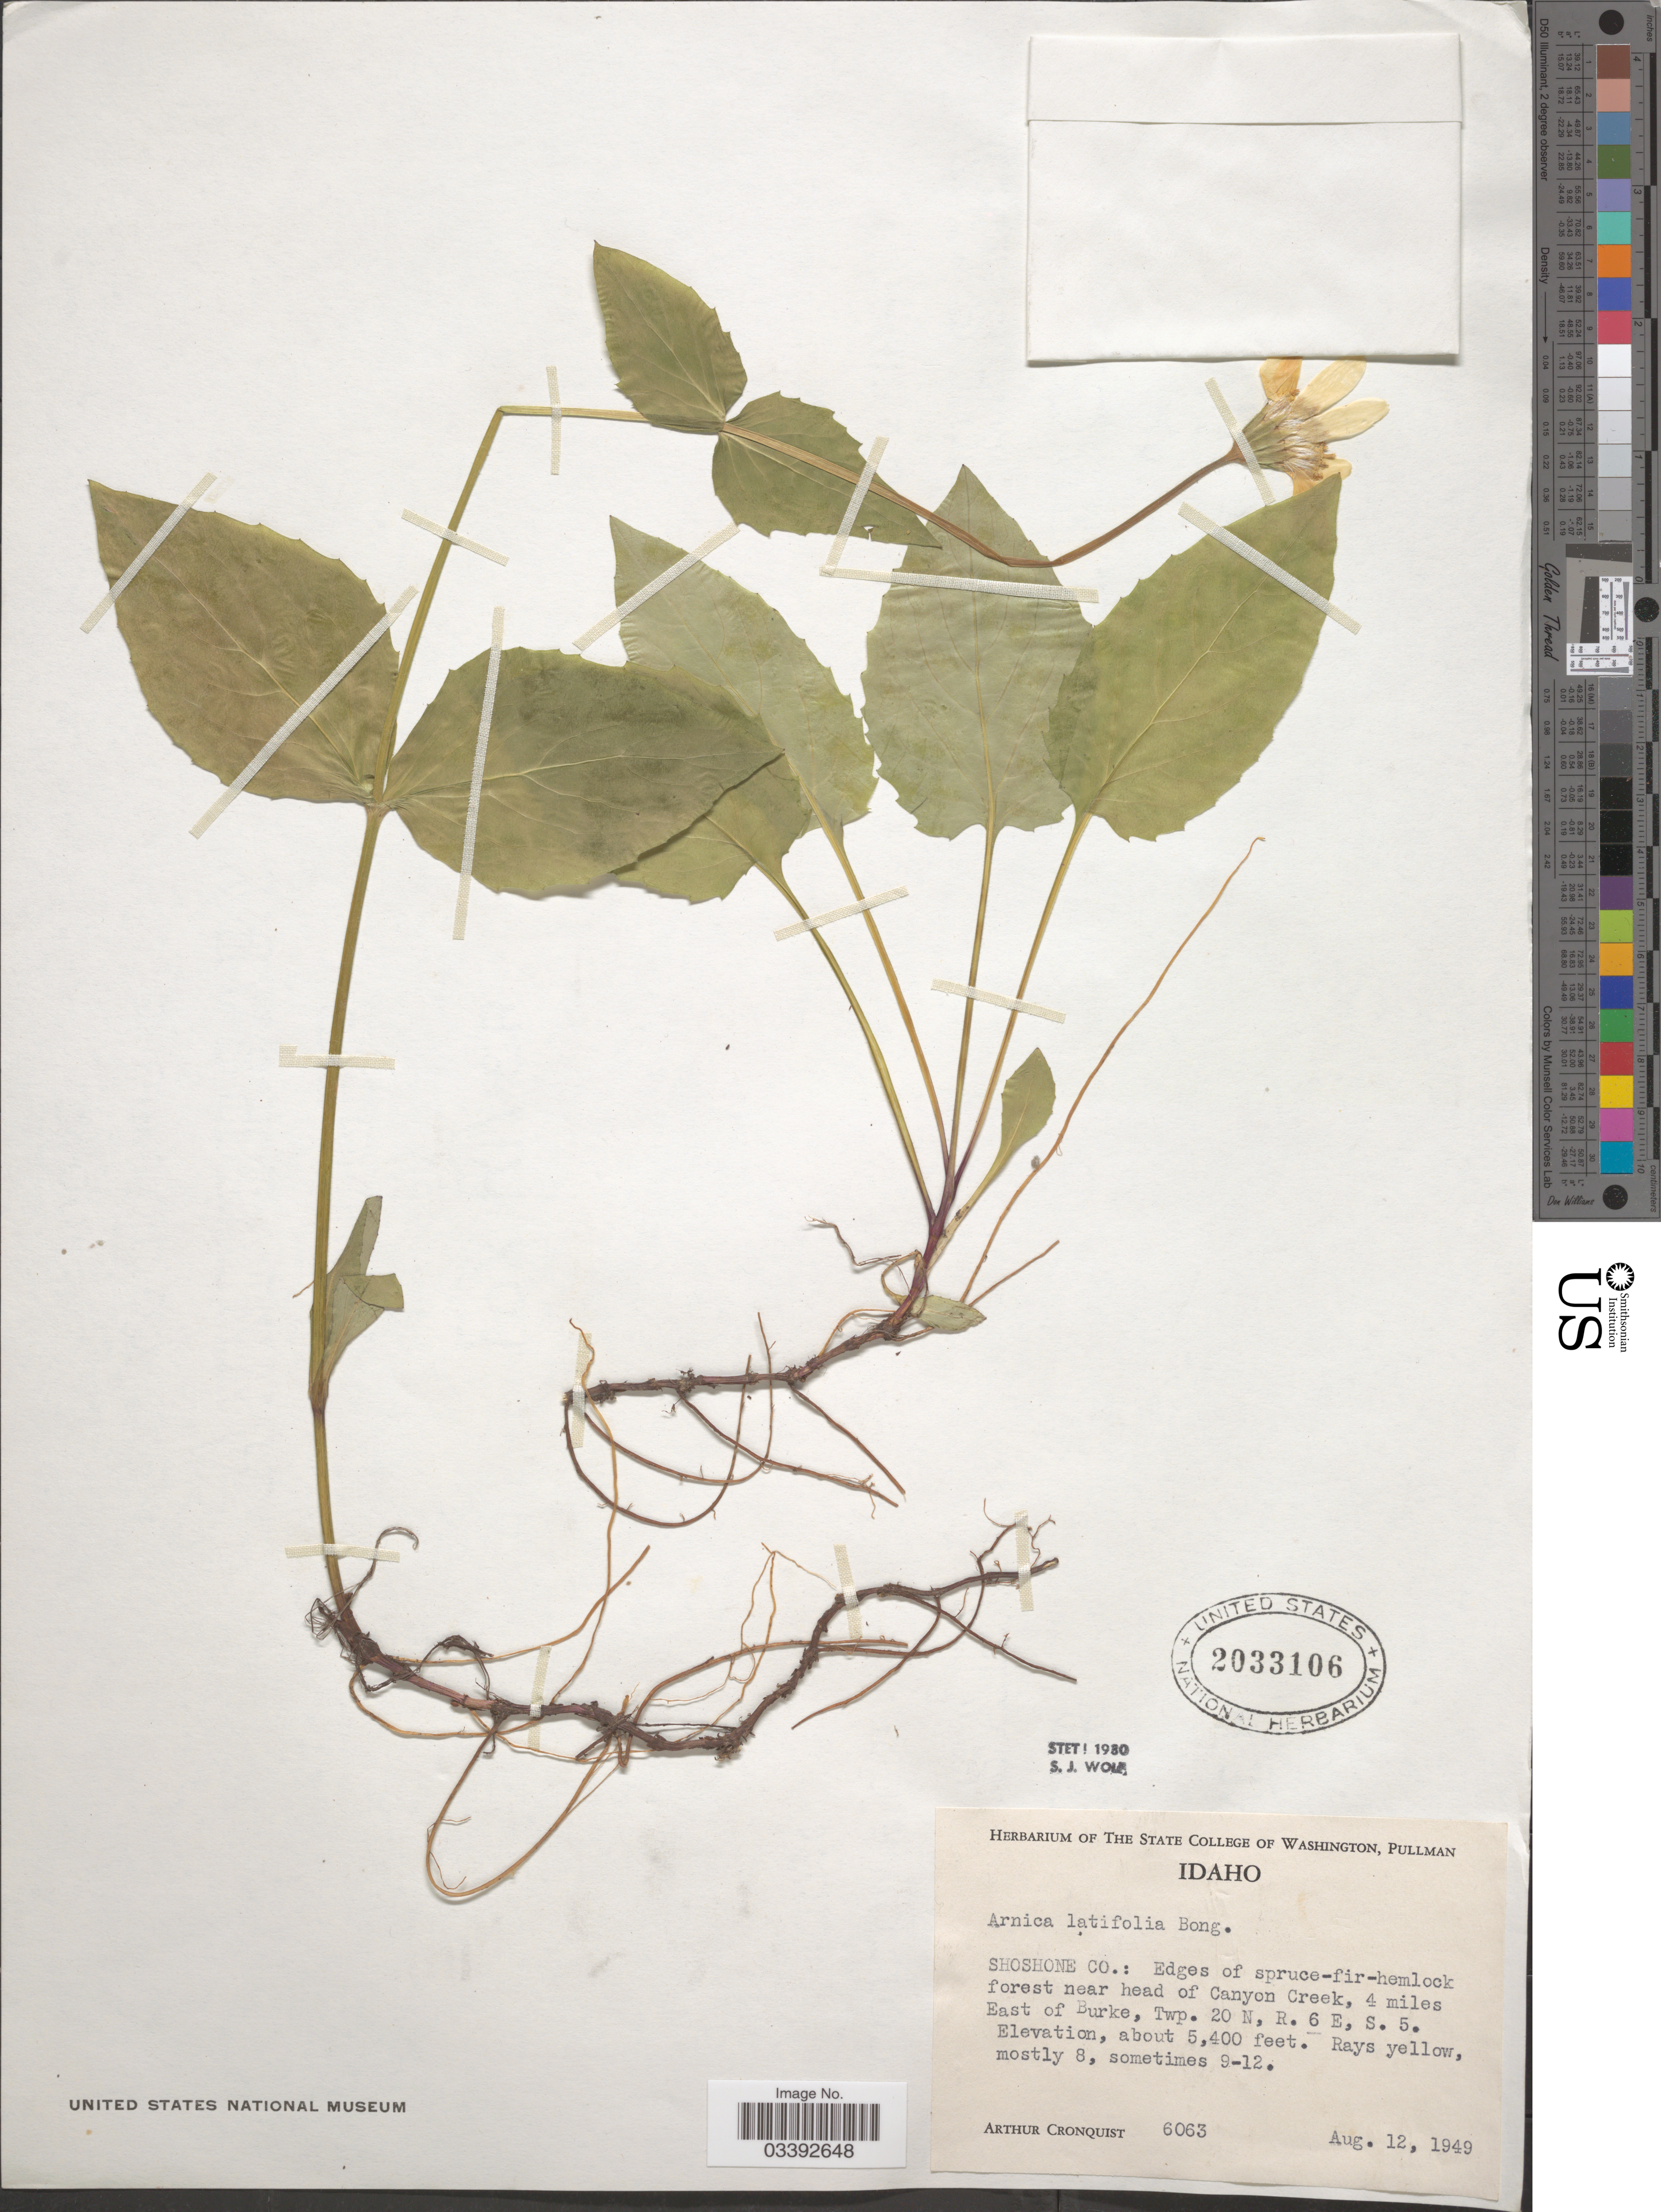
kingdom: Plantae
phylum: Tracheophyta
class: Magnoliopsida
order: Asterales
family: Asteraceae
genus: Arnica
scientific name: Arnica latifolia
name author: Bong.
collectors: A. J. Cronquist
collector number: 6063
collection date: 1949-08-12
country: United States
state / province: Idaho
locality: Shoshone Co.: Edges of spruce-fir-hemlock forest near head of Canyon Creek, 4 miles East of Burke, Twp. 20 N, R. 6 E, S. 5.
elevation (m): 1646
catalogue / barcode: US 2033106